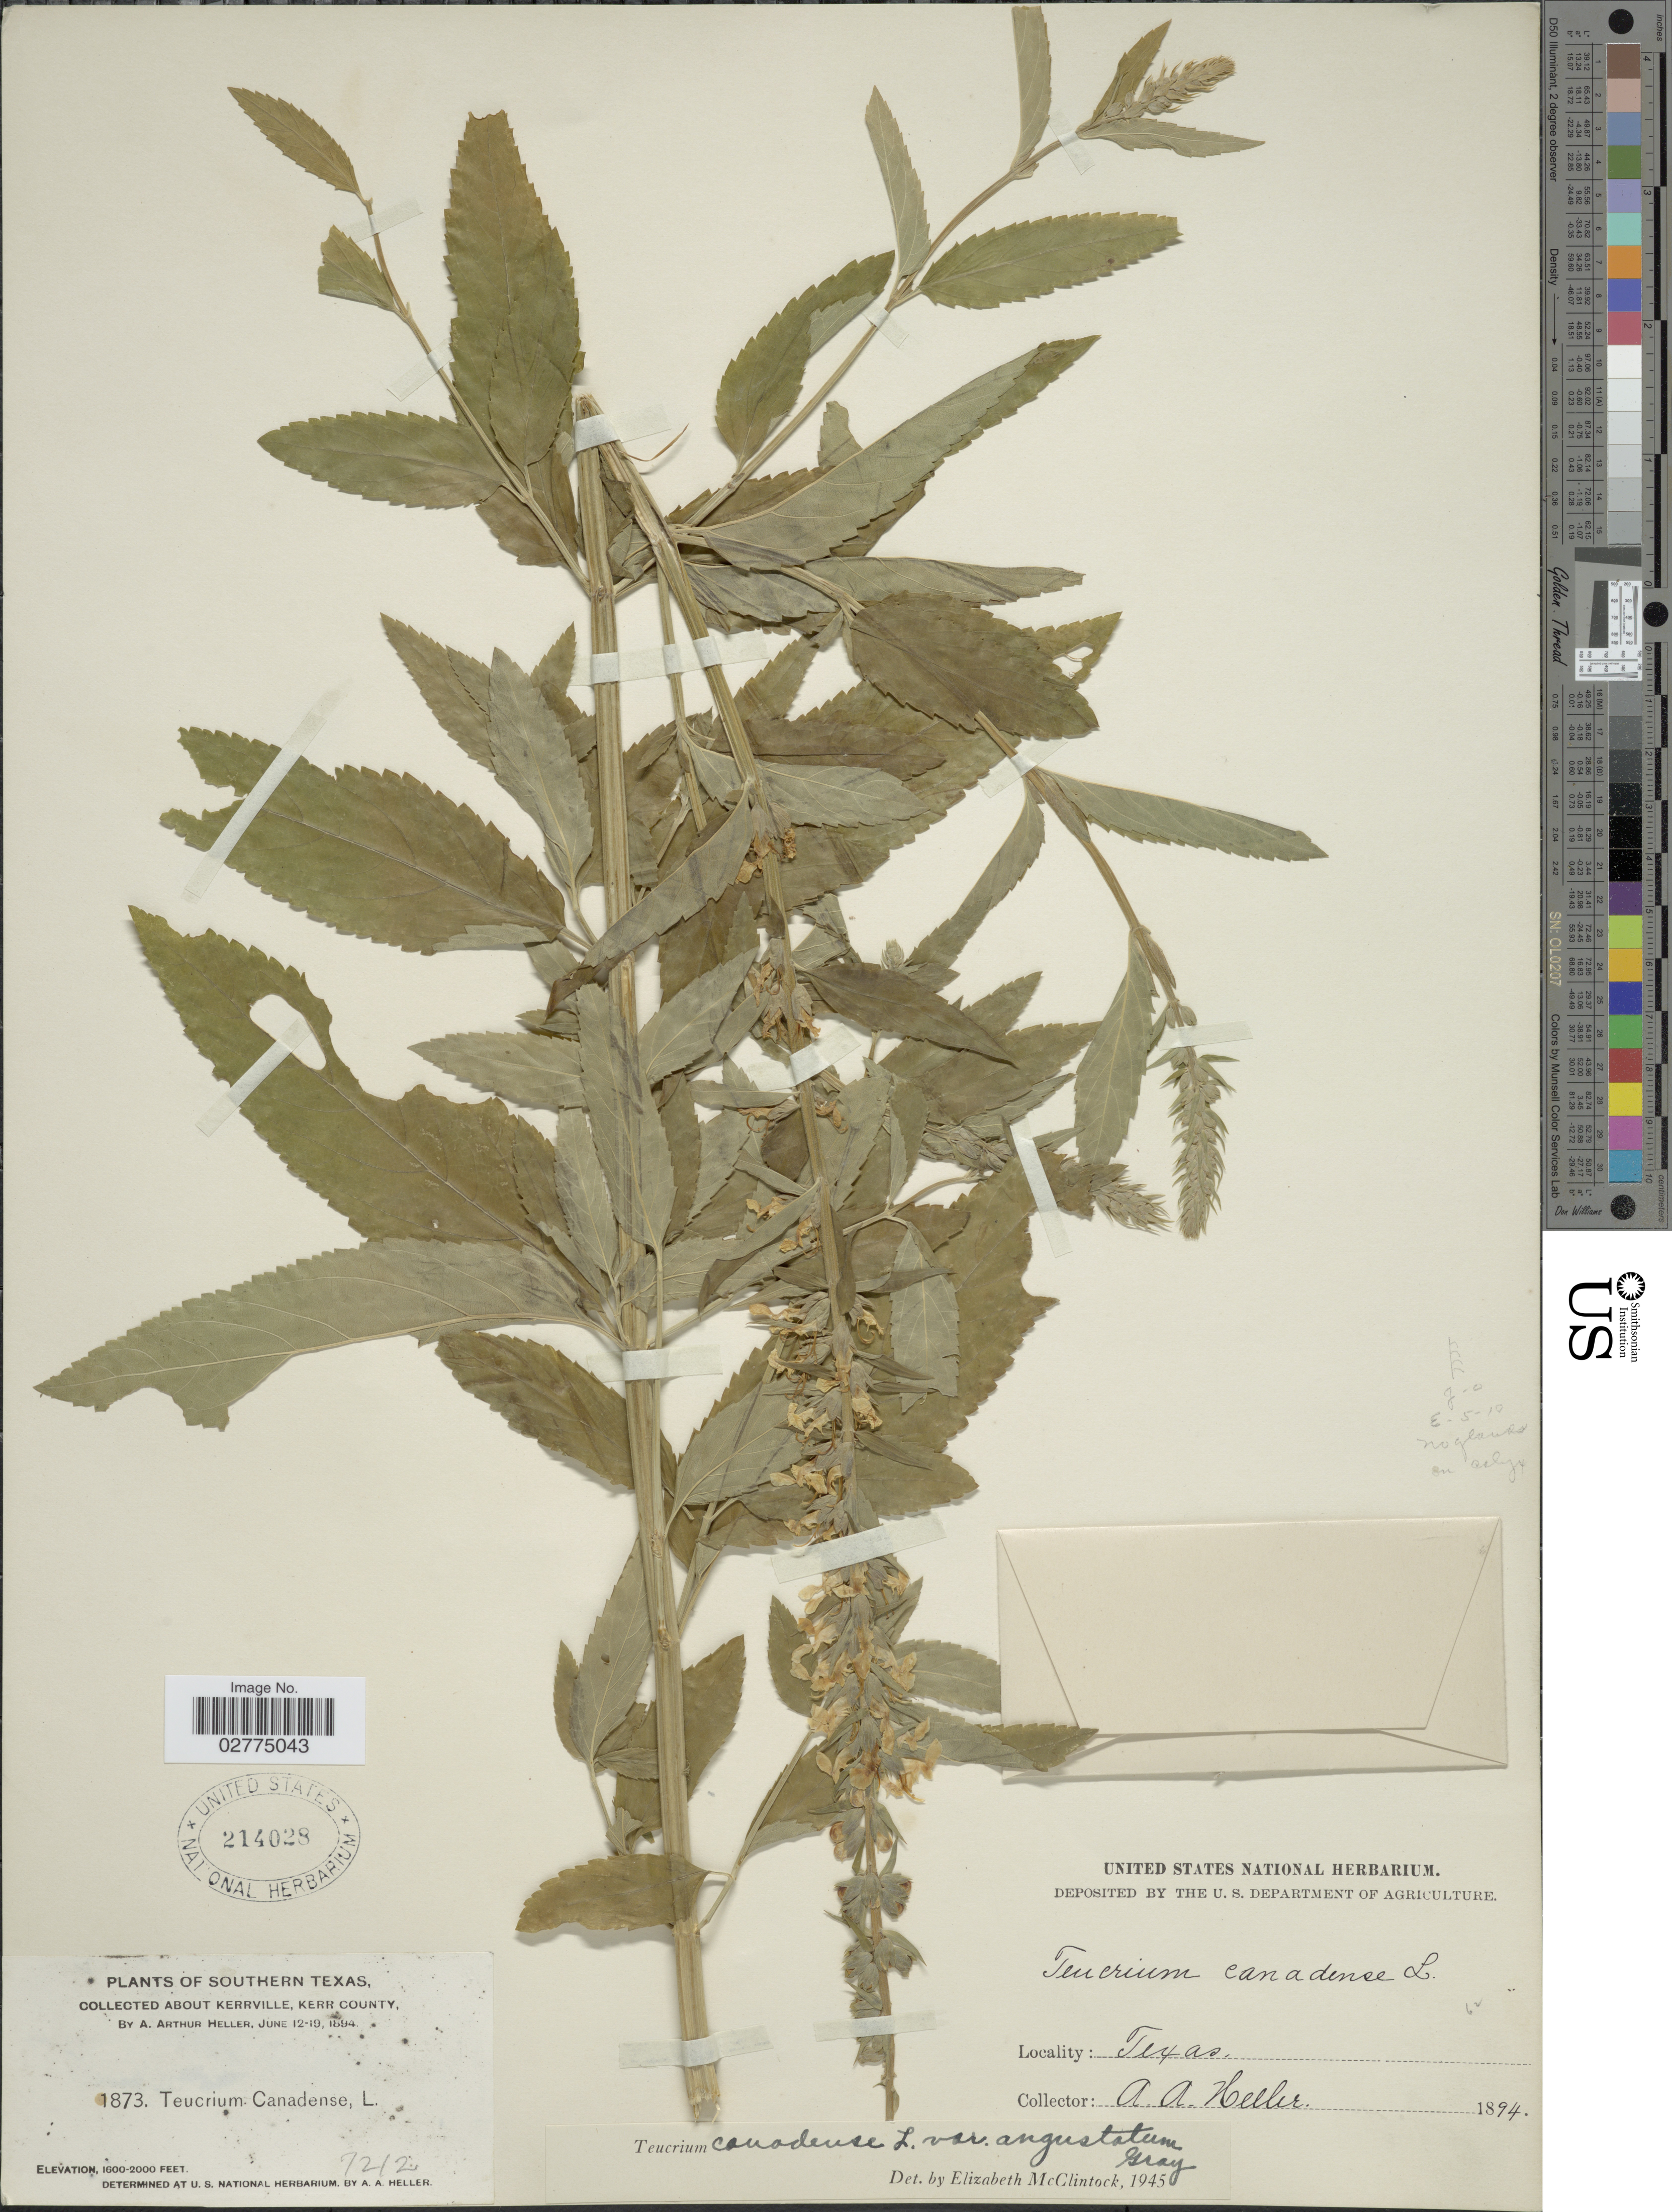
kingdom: Plantae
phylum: Tracheophyta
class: Magnoliopsida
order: Lamiales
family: Lamiaceae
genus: Teucrium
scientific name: Teucrium canadense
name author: L.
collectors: A. A. Heller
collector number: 1873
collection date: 1894-06-12/1894-06-19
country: United States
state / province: Texas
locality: Southern Texas. About Kerrville, Kerr County.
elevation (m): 488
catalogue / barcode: US 214028